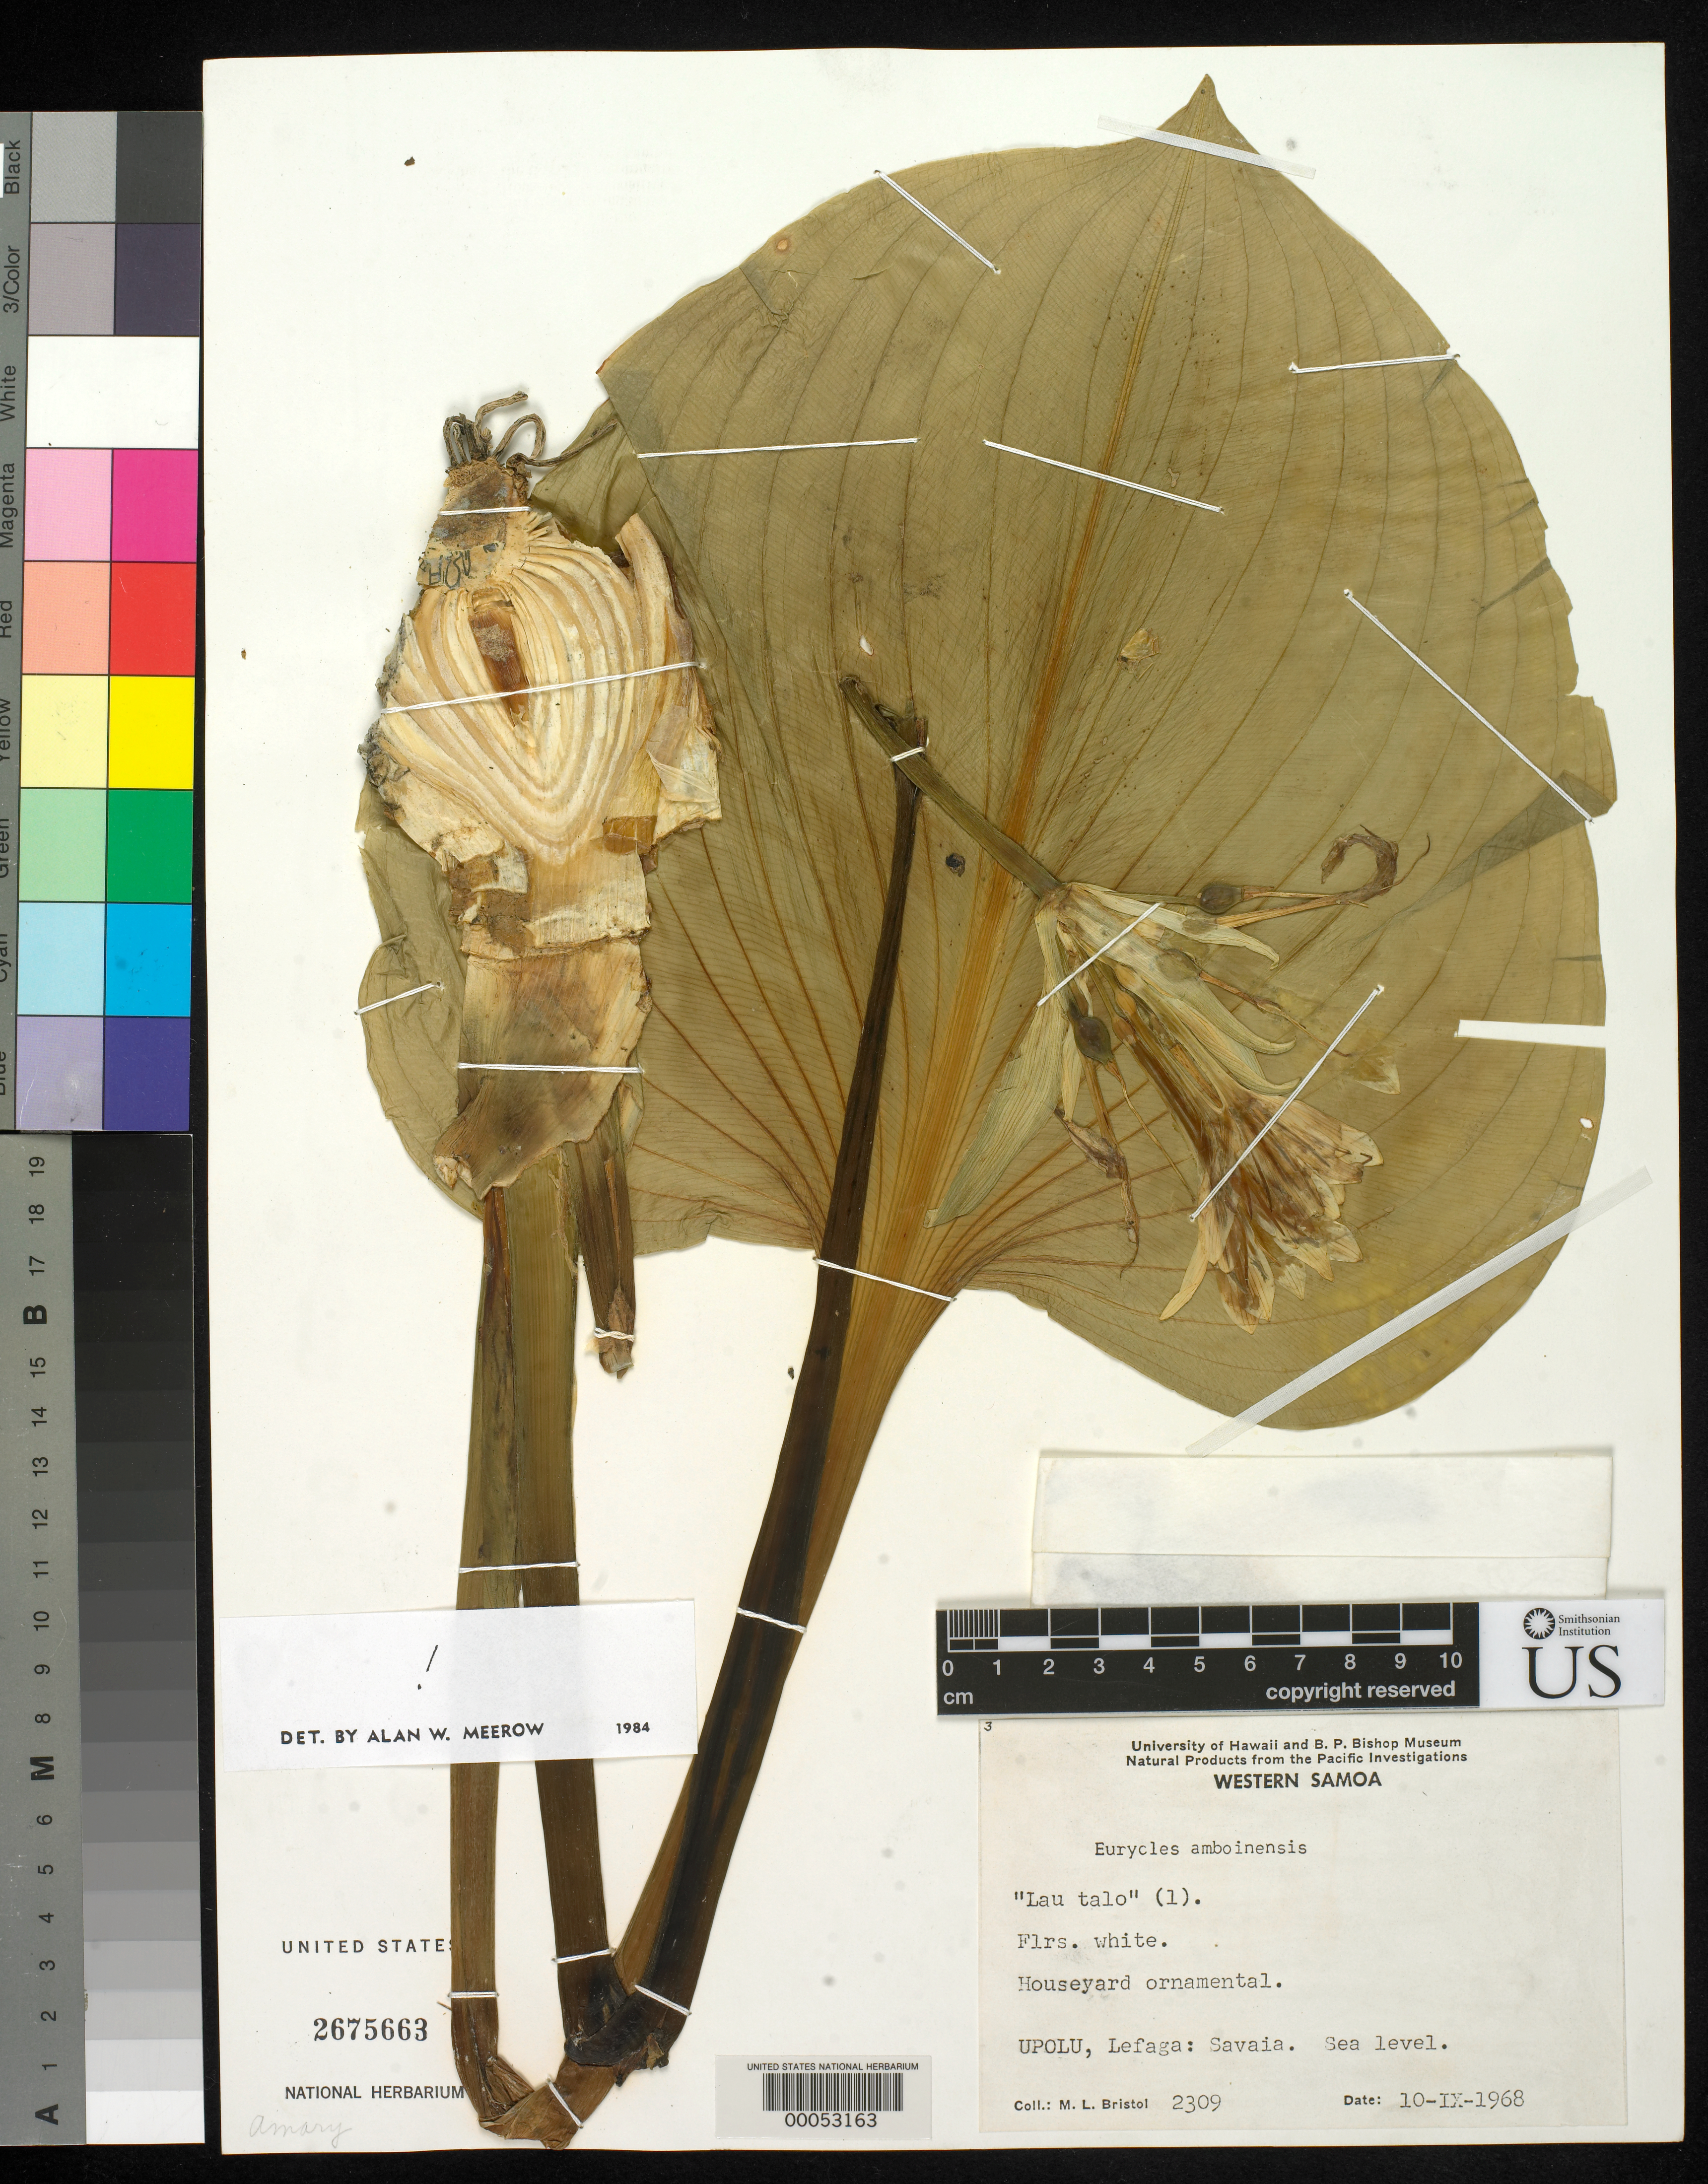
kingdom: Plantae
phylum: Tracheophyta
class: Liliopsida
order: Asparagales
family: Amaryllidaceae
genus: Proiphys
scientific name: Proiphys amboinensis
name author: (L.) Herb.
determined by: Strong, Mark T., (BOT), Smithsonian Institution - National Museum of Natural History (UNITED STATES)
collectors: M. L. Bristol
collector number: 2309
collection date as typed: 10 Sep 1968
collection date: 1968-09-10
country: Samoa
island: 'Upolu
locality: Lefaga, savaia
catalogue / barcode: US 2675663